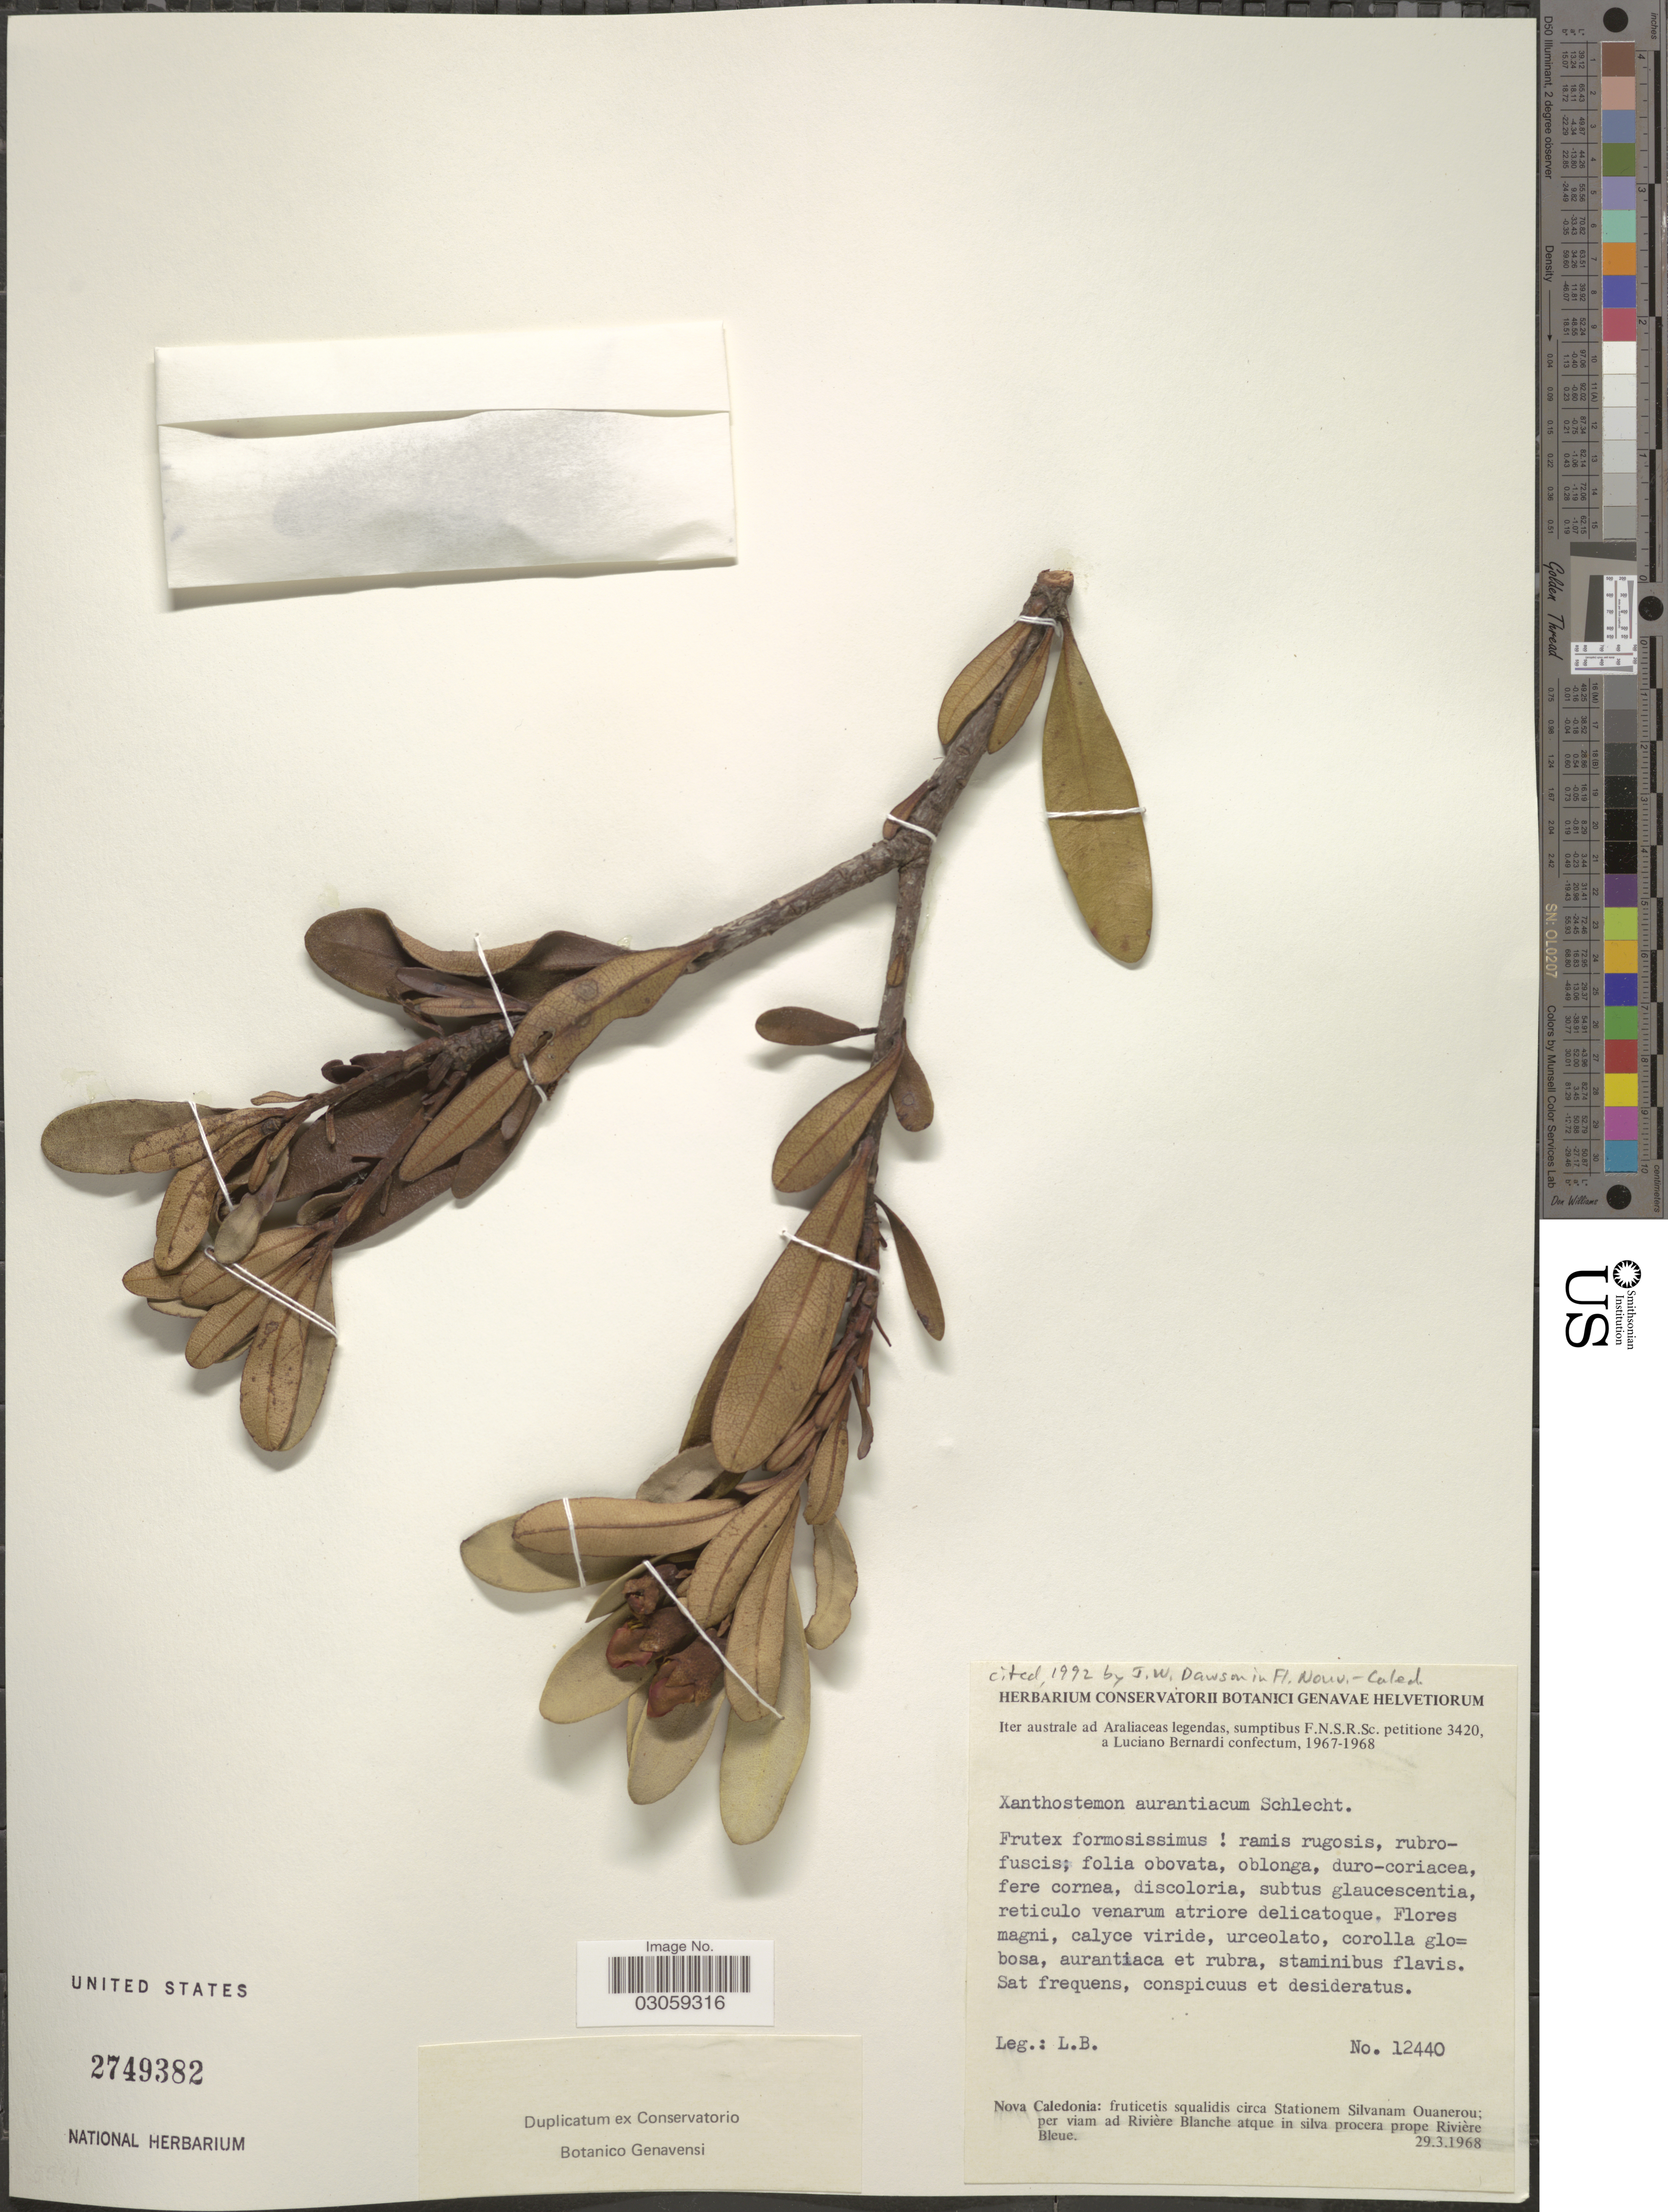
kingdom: Plantae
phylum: Tracheophyta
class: Magnoliopsida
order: Myrtales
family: Myrtaceae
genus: Xanthostemon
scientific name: Xanthostemon aurantiacus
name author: (Brongn. & Gris) Schltr.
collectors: L. Bernardi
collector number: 12440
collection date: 1968-03-29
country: New Caledonia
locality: Nova Caledonia: fruticetis squalidis circa Stationem Silvanam Ouanerou; per viam ad Rivière Blanche atque in silva procera prope Rivière Bleue.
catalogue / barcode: US 2749382